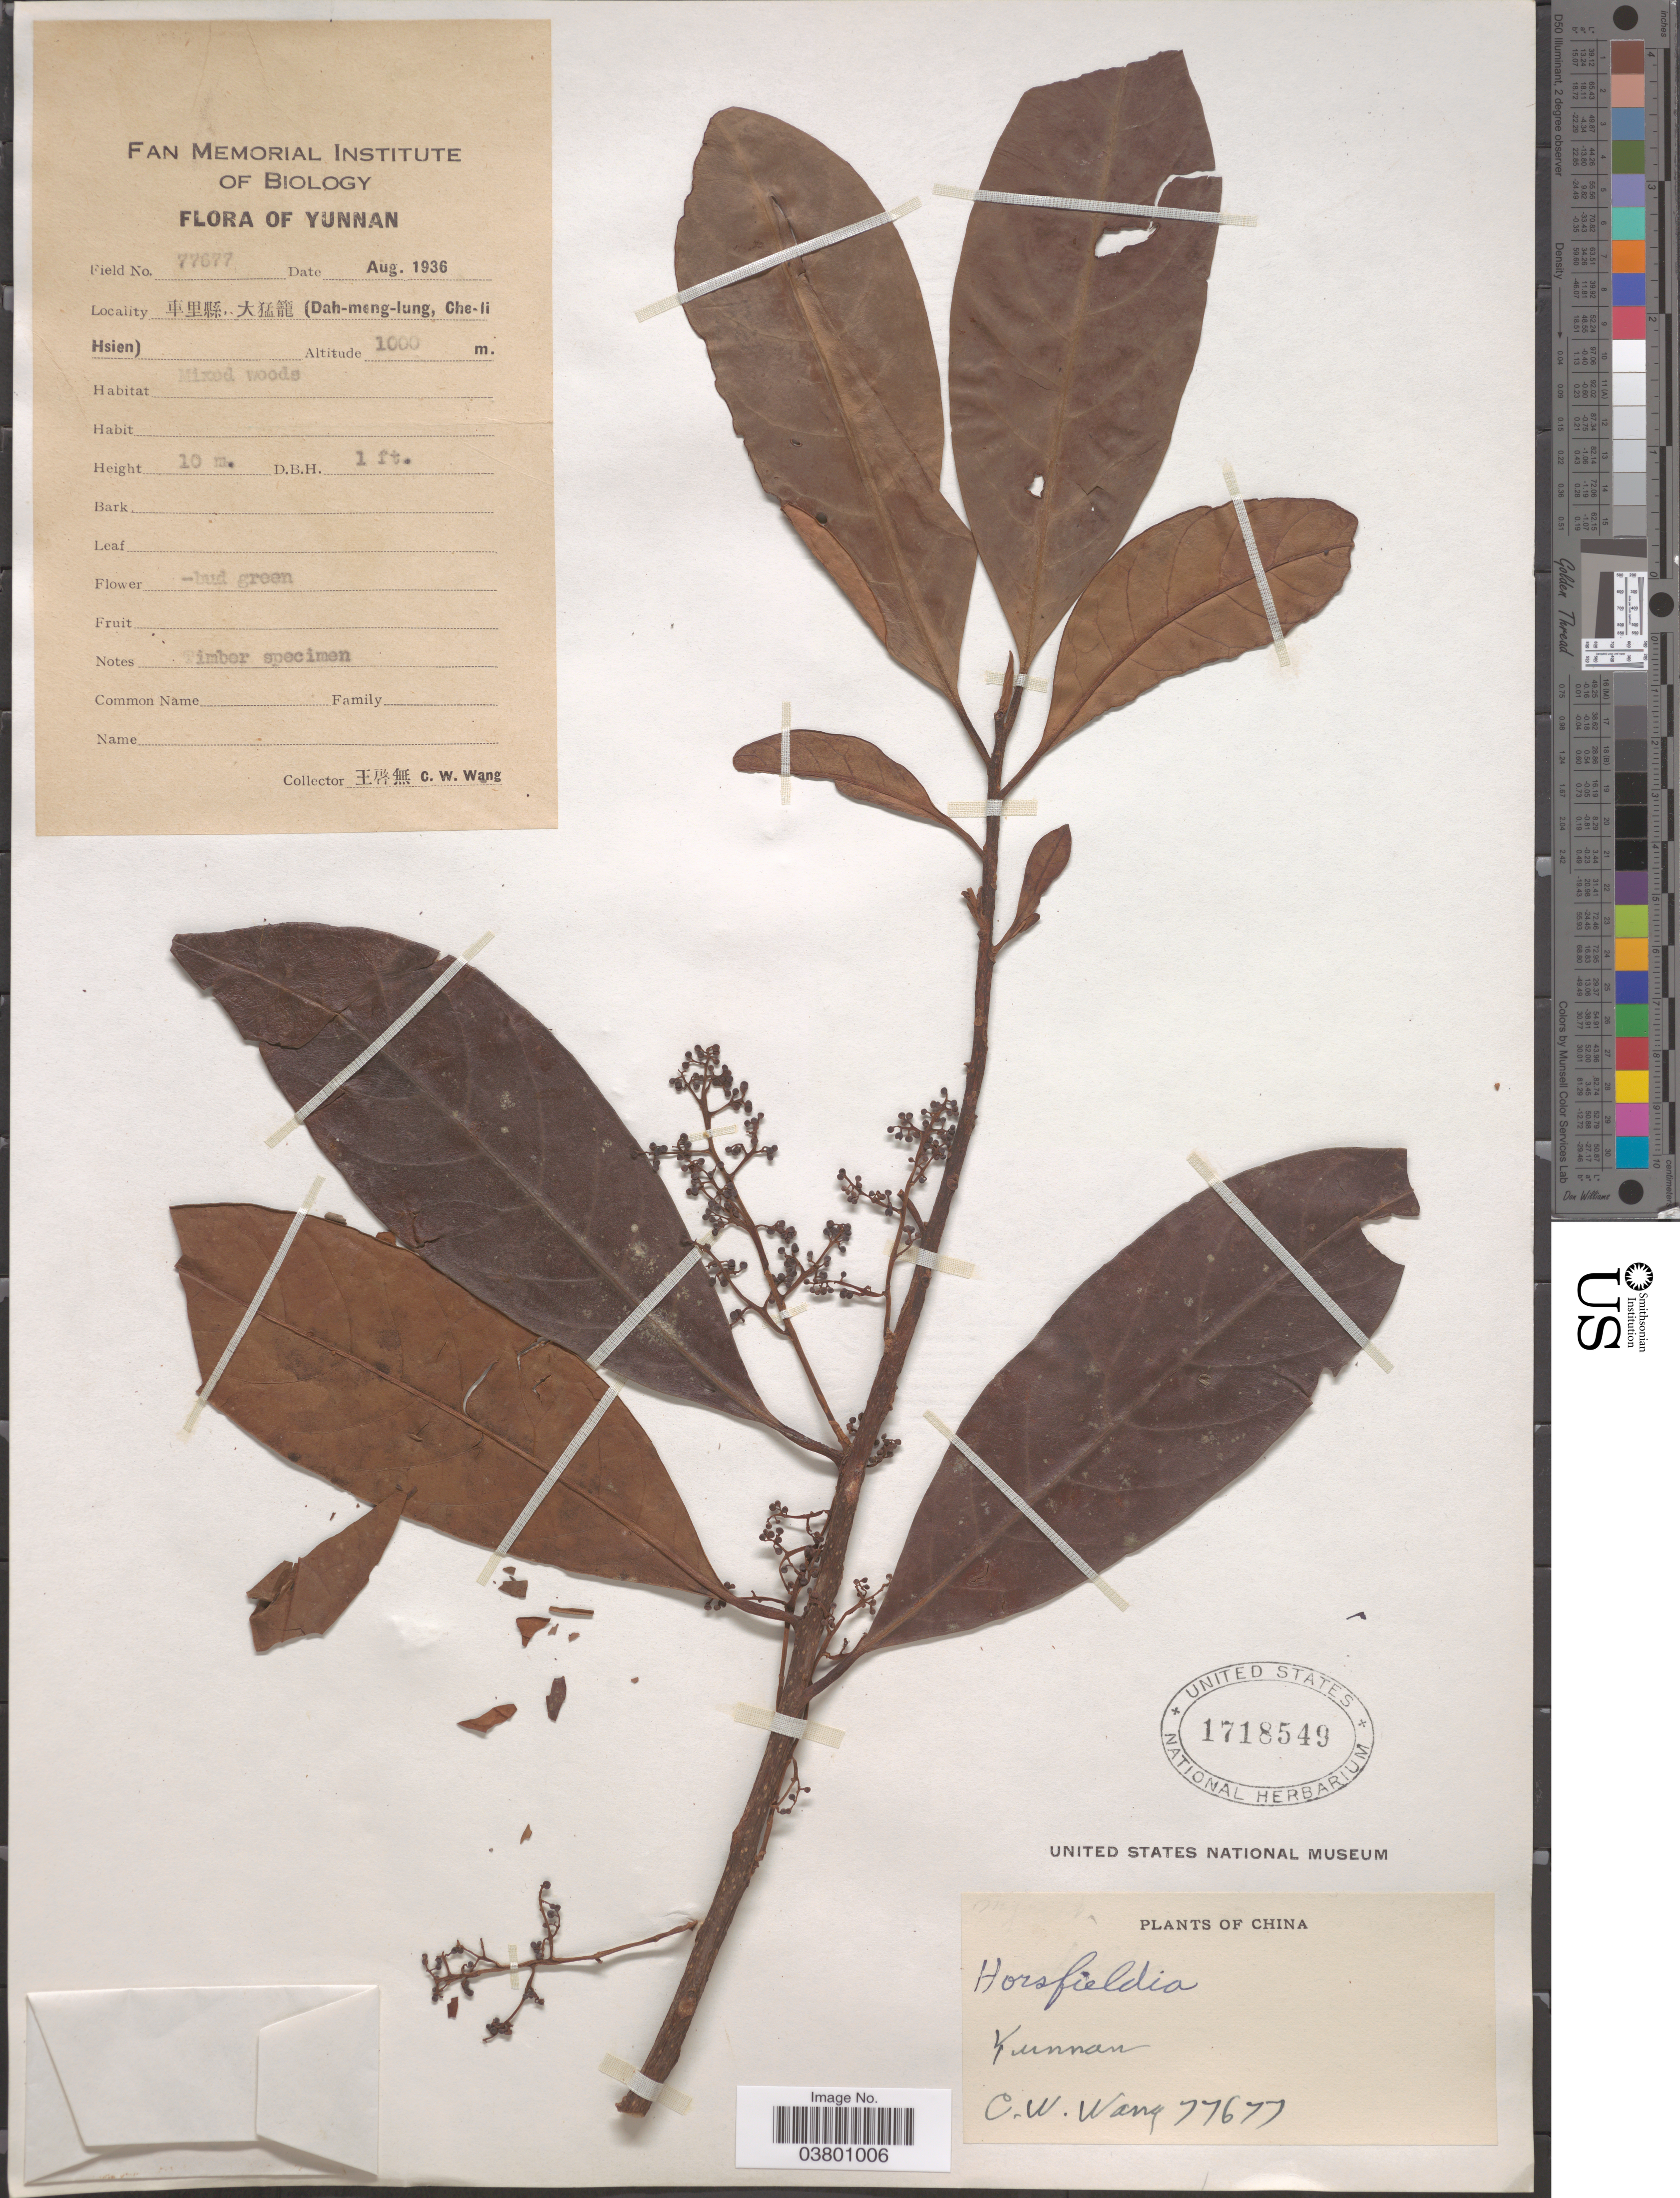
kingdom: Plantae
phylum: Tracheophyta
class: Magnoliopsida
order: Magnoliales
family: Myristicaceae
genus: Horsfieldia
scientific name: Horsfieldia sp.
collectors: C. W. Wang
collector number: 77677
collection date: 1936-08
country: China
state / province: Yunnan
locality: X. (Dah-meng-lung, Che-li-Hsien).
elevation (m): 1000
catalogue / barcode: US 1718549